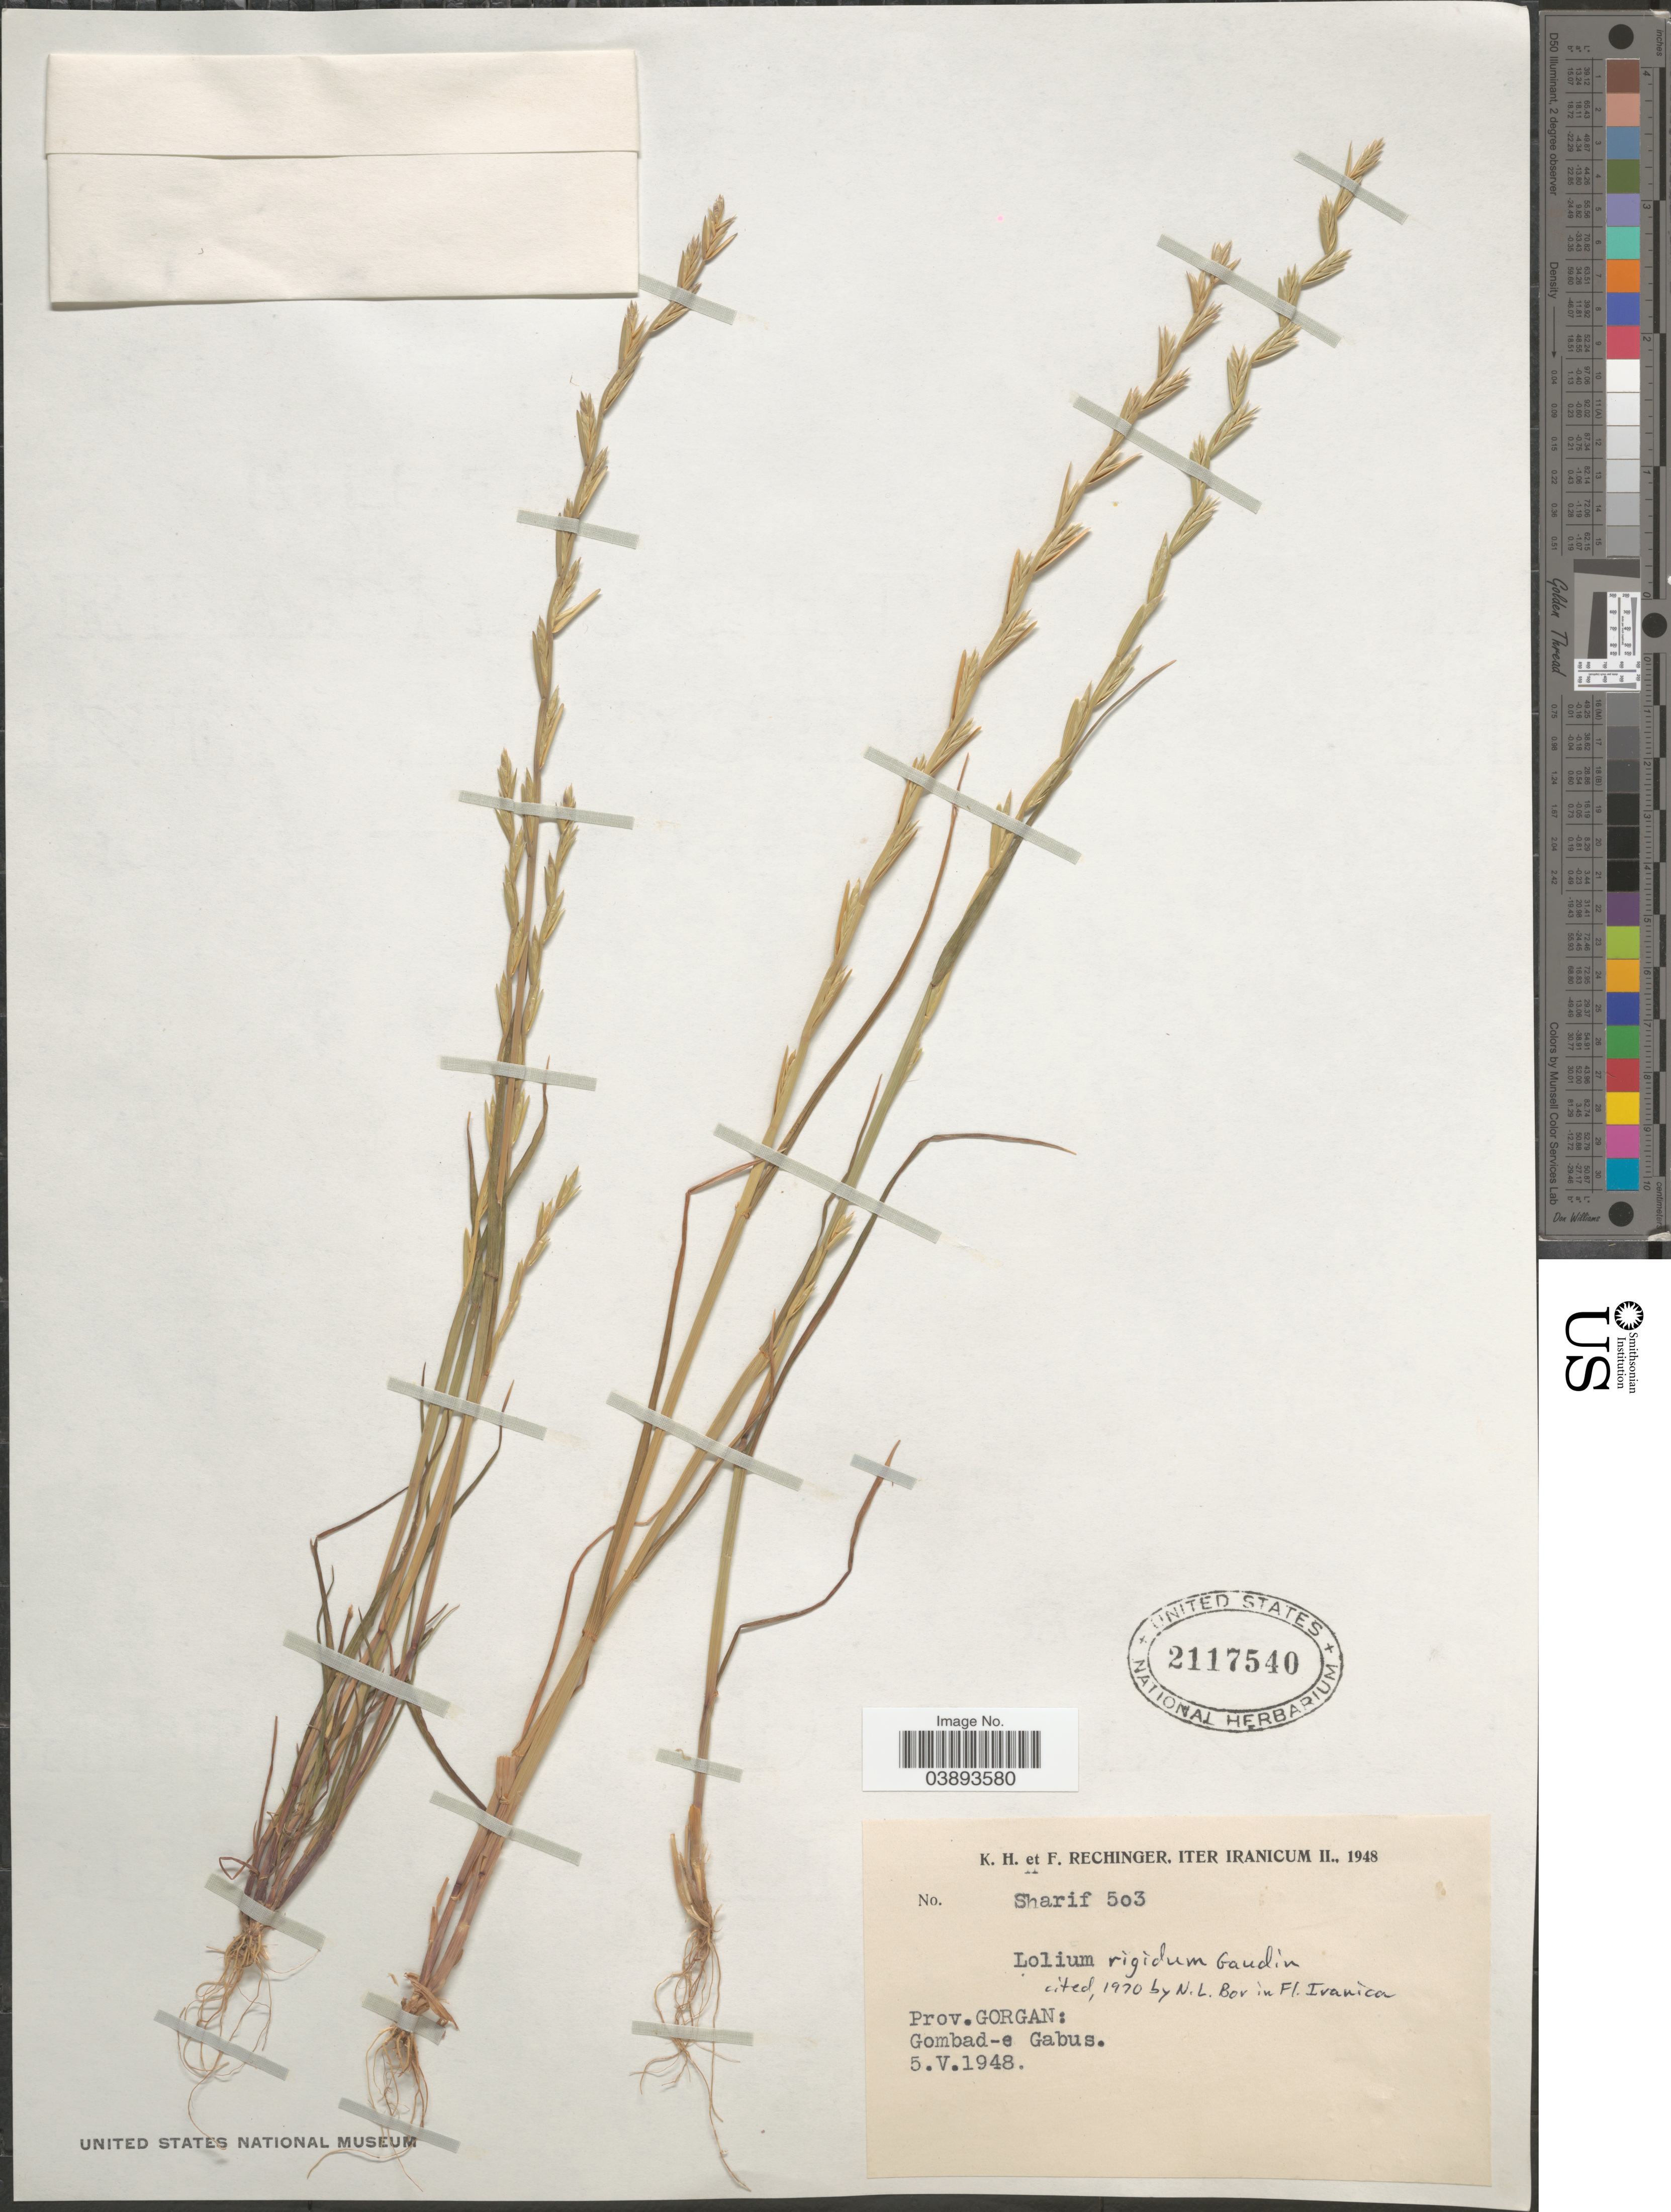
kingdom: Plantae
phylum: Tracheophyta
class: Liliopsida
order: Poales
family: Poaceae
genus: Lolium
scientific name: Lolium rigidum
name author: Gaudin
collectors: K. H. Rechinger & F. Rechinger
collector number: Sharif 503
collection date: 1948-05-05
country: Iran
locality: Iter Iranicum. Prov. Gorgan: Gombad-e Gabus.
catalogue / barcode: US 2117540